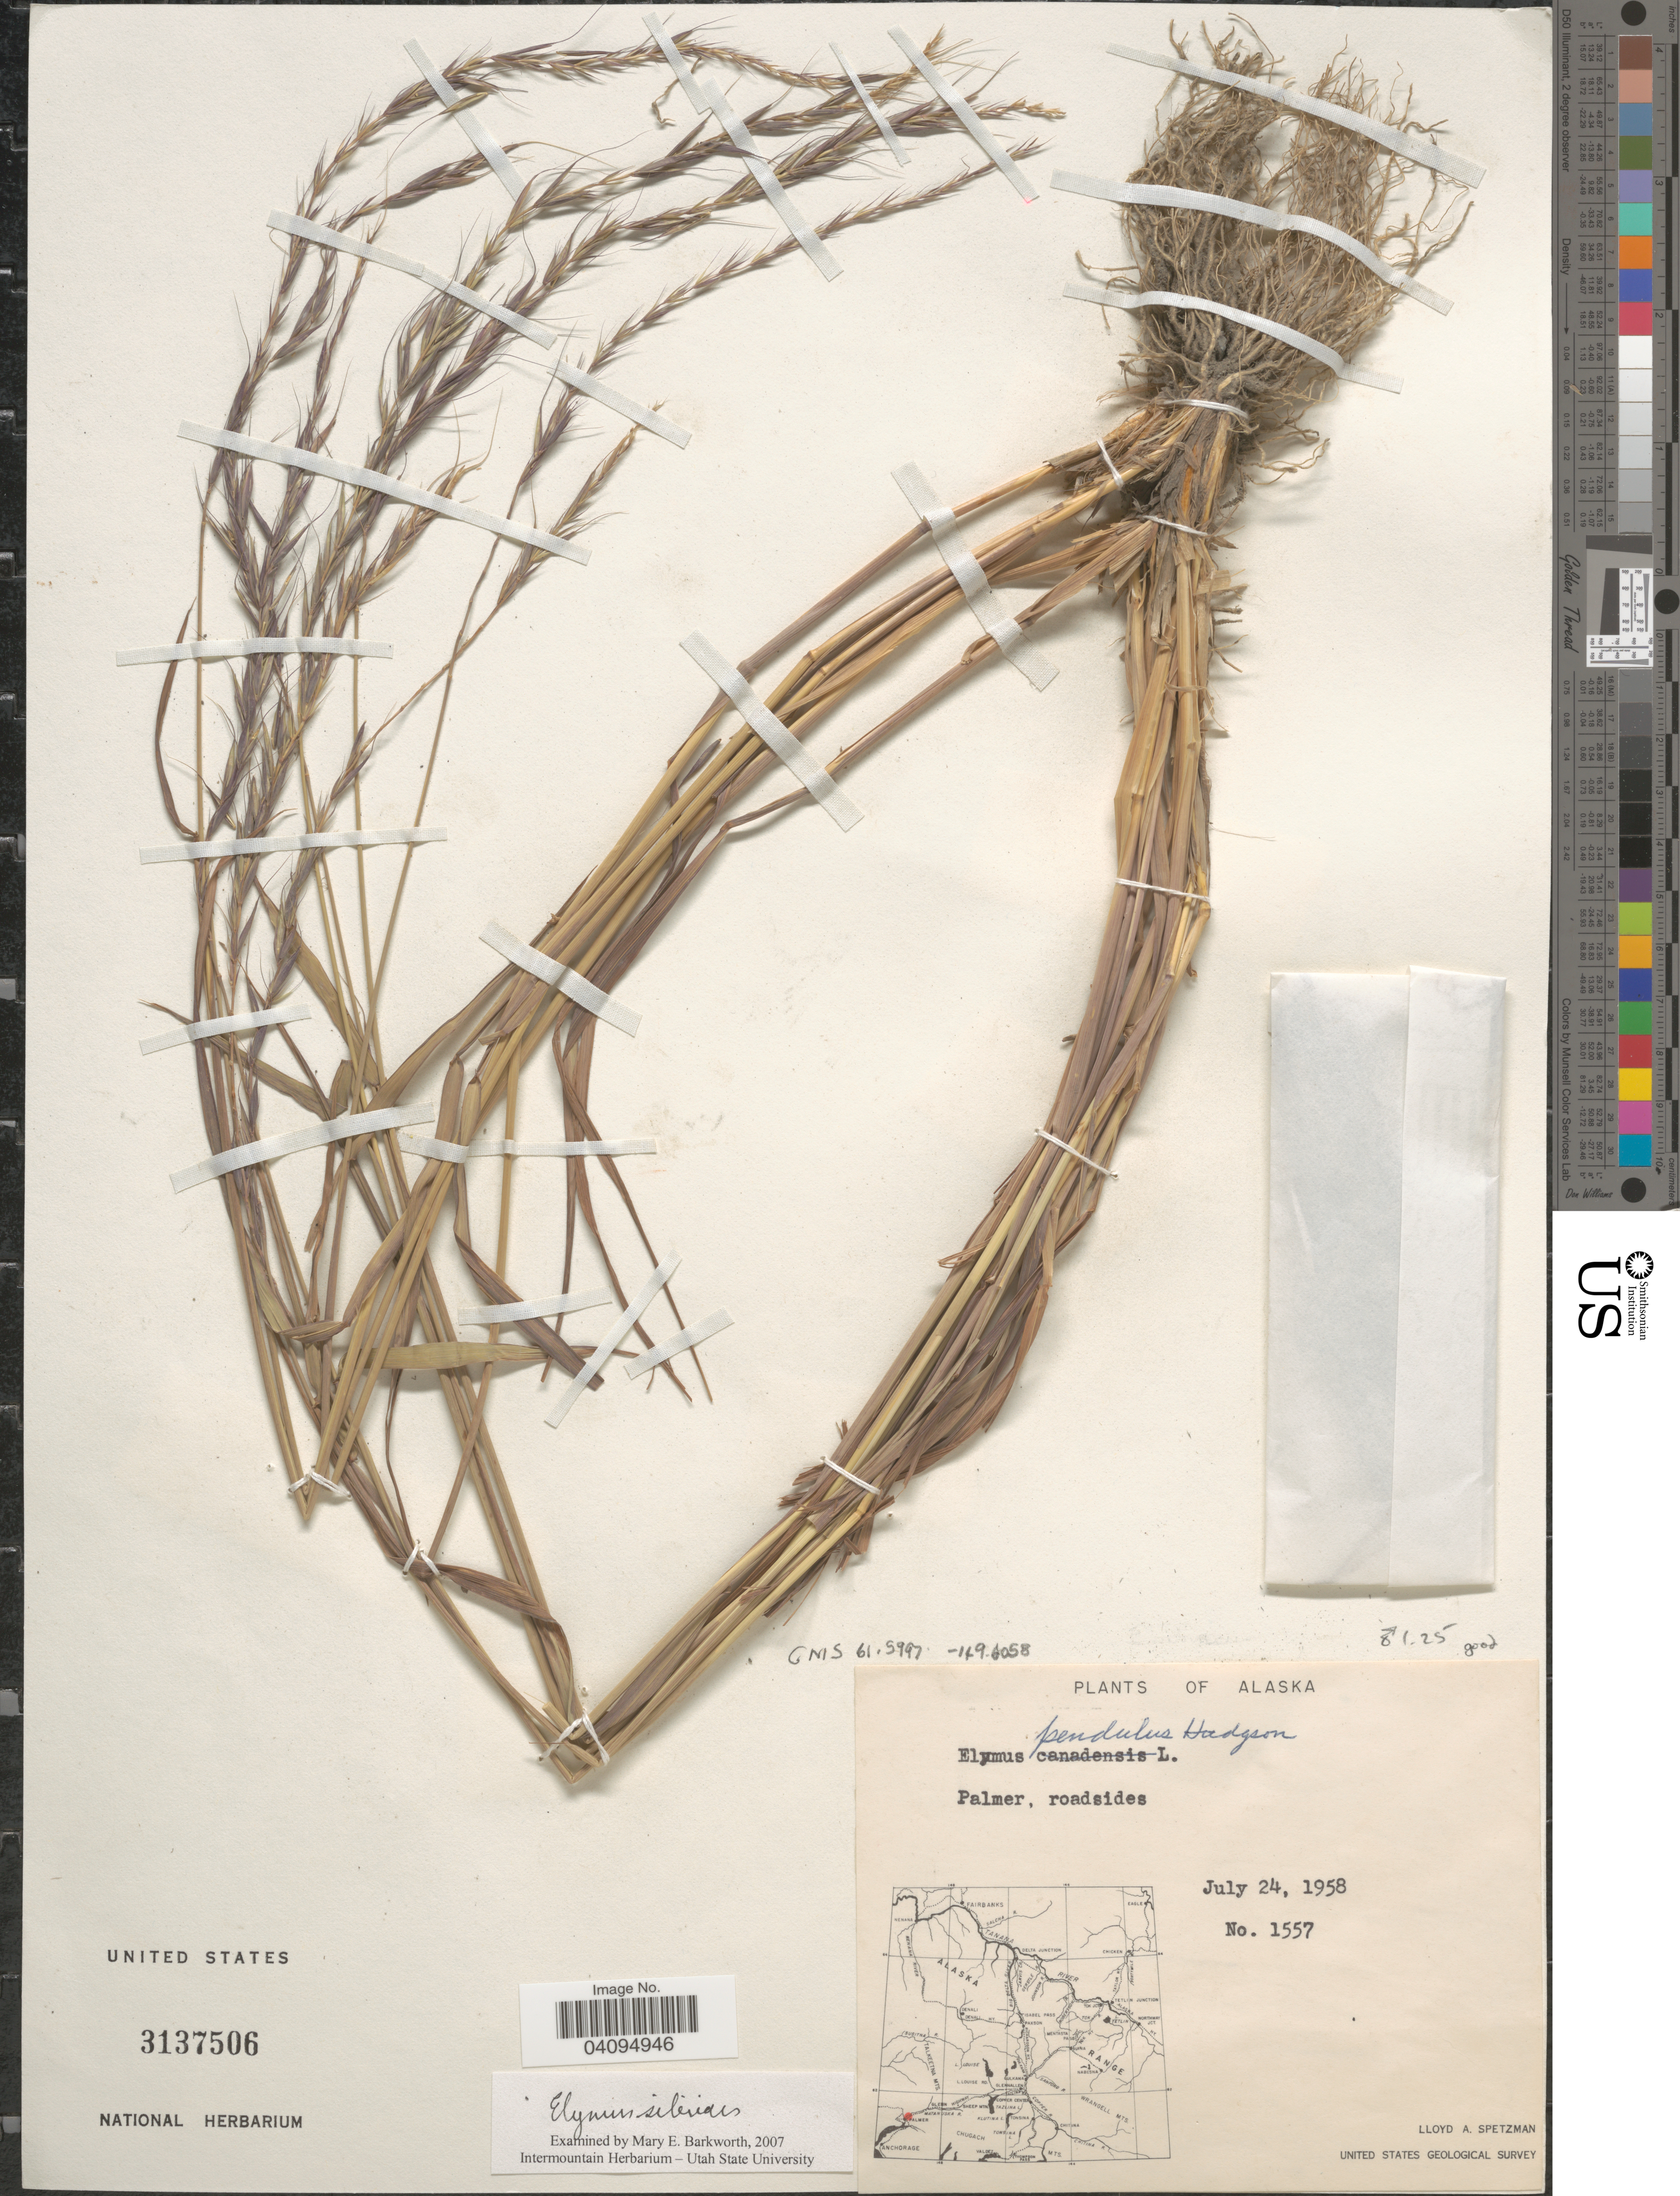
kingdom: Plantae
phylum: Tracheophyta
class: Liliopsida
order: Poales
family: Poaceae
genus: Elymus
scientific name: Elymus sierrae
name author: Gould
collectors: L. Spetzman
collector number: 1557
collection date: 1958-07-24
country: United States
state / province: Alaska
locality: Palmer, roadsides. United States Geological Survey.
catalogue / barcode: US 3137506